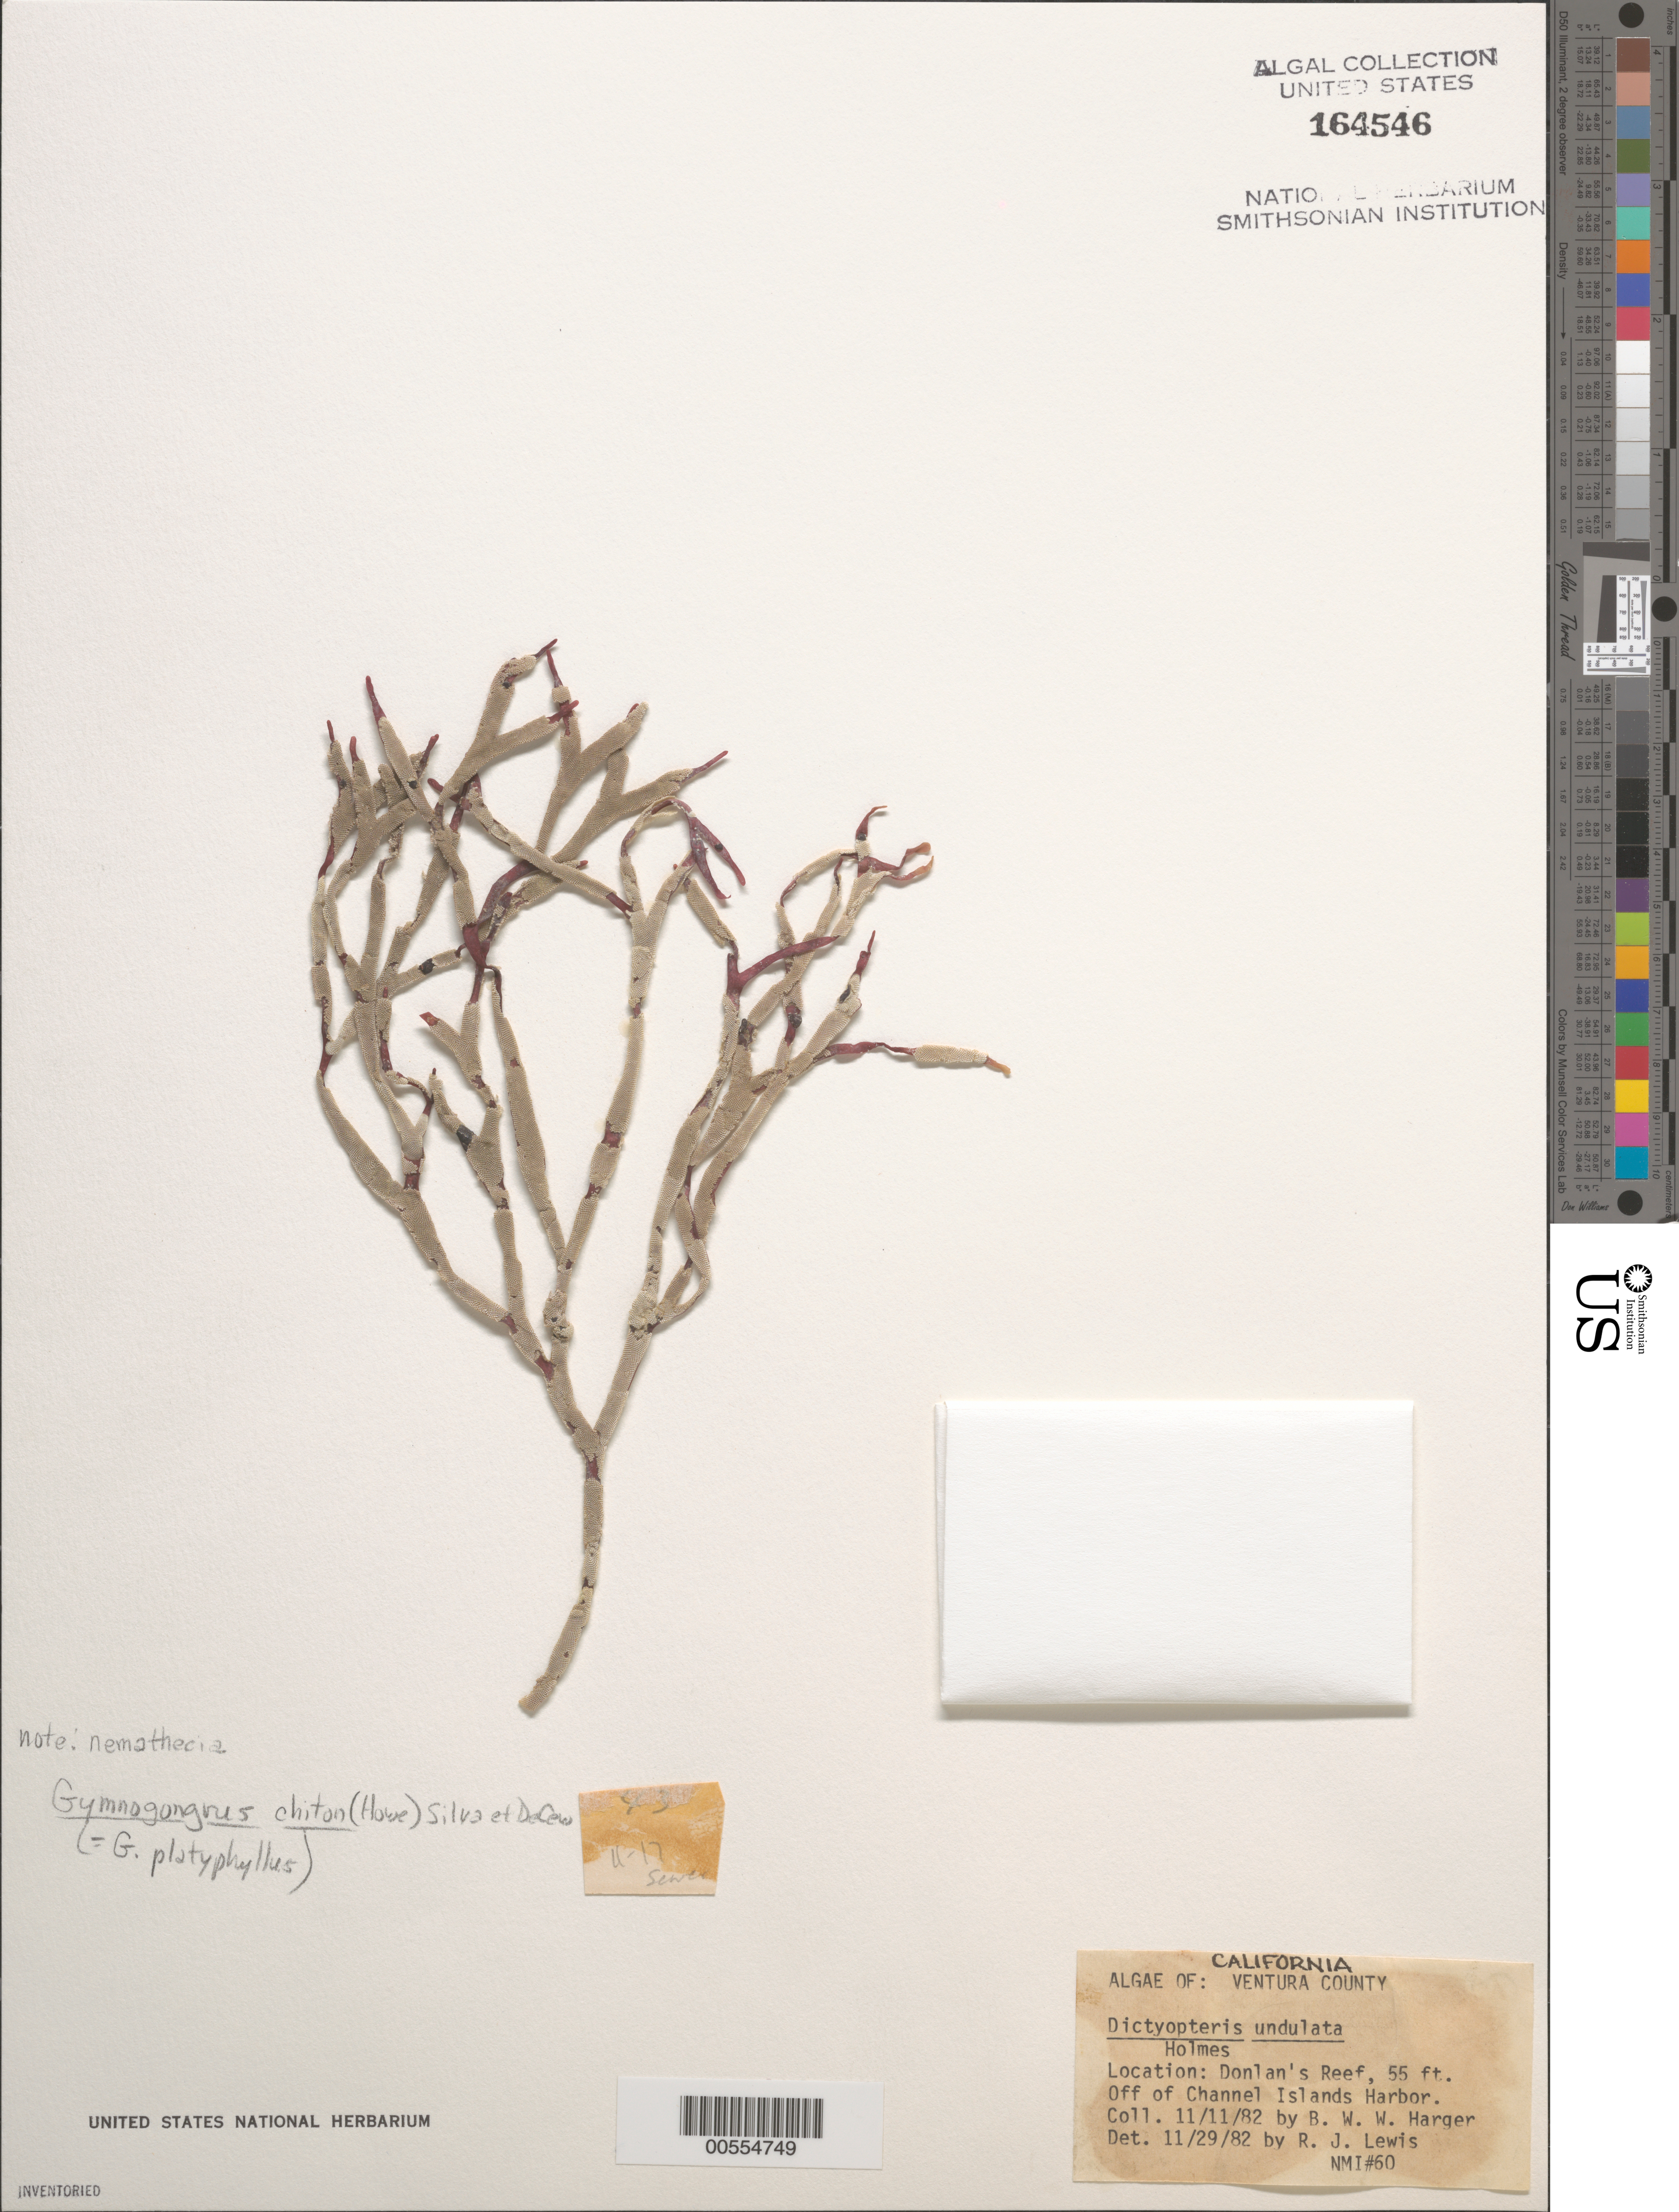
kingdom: Plantae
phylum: Rhodophyta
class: Florideophyceae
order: Gigartinales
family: Phyllophoraceae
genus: Fredericqia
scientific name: Fredericqia chiton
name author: (M. Howe) C.A. Maggs et al.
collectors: B. W. Harger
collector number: NMI 60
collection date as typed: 11 Nov 1982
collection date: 1982-11-11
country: United States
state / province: California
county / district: Ventura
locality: Donlan's Reef off Channel Islands Harbor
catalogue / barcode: US 164546